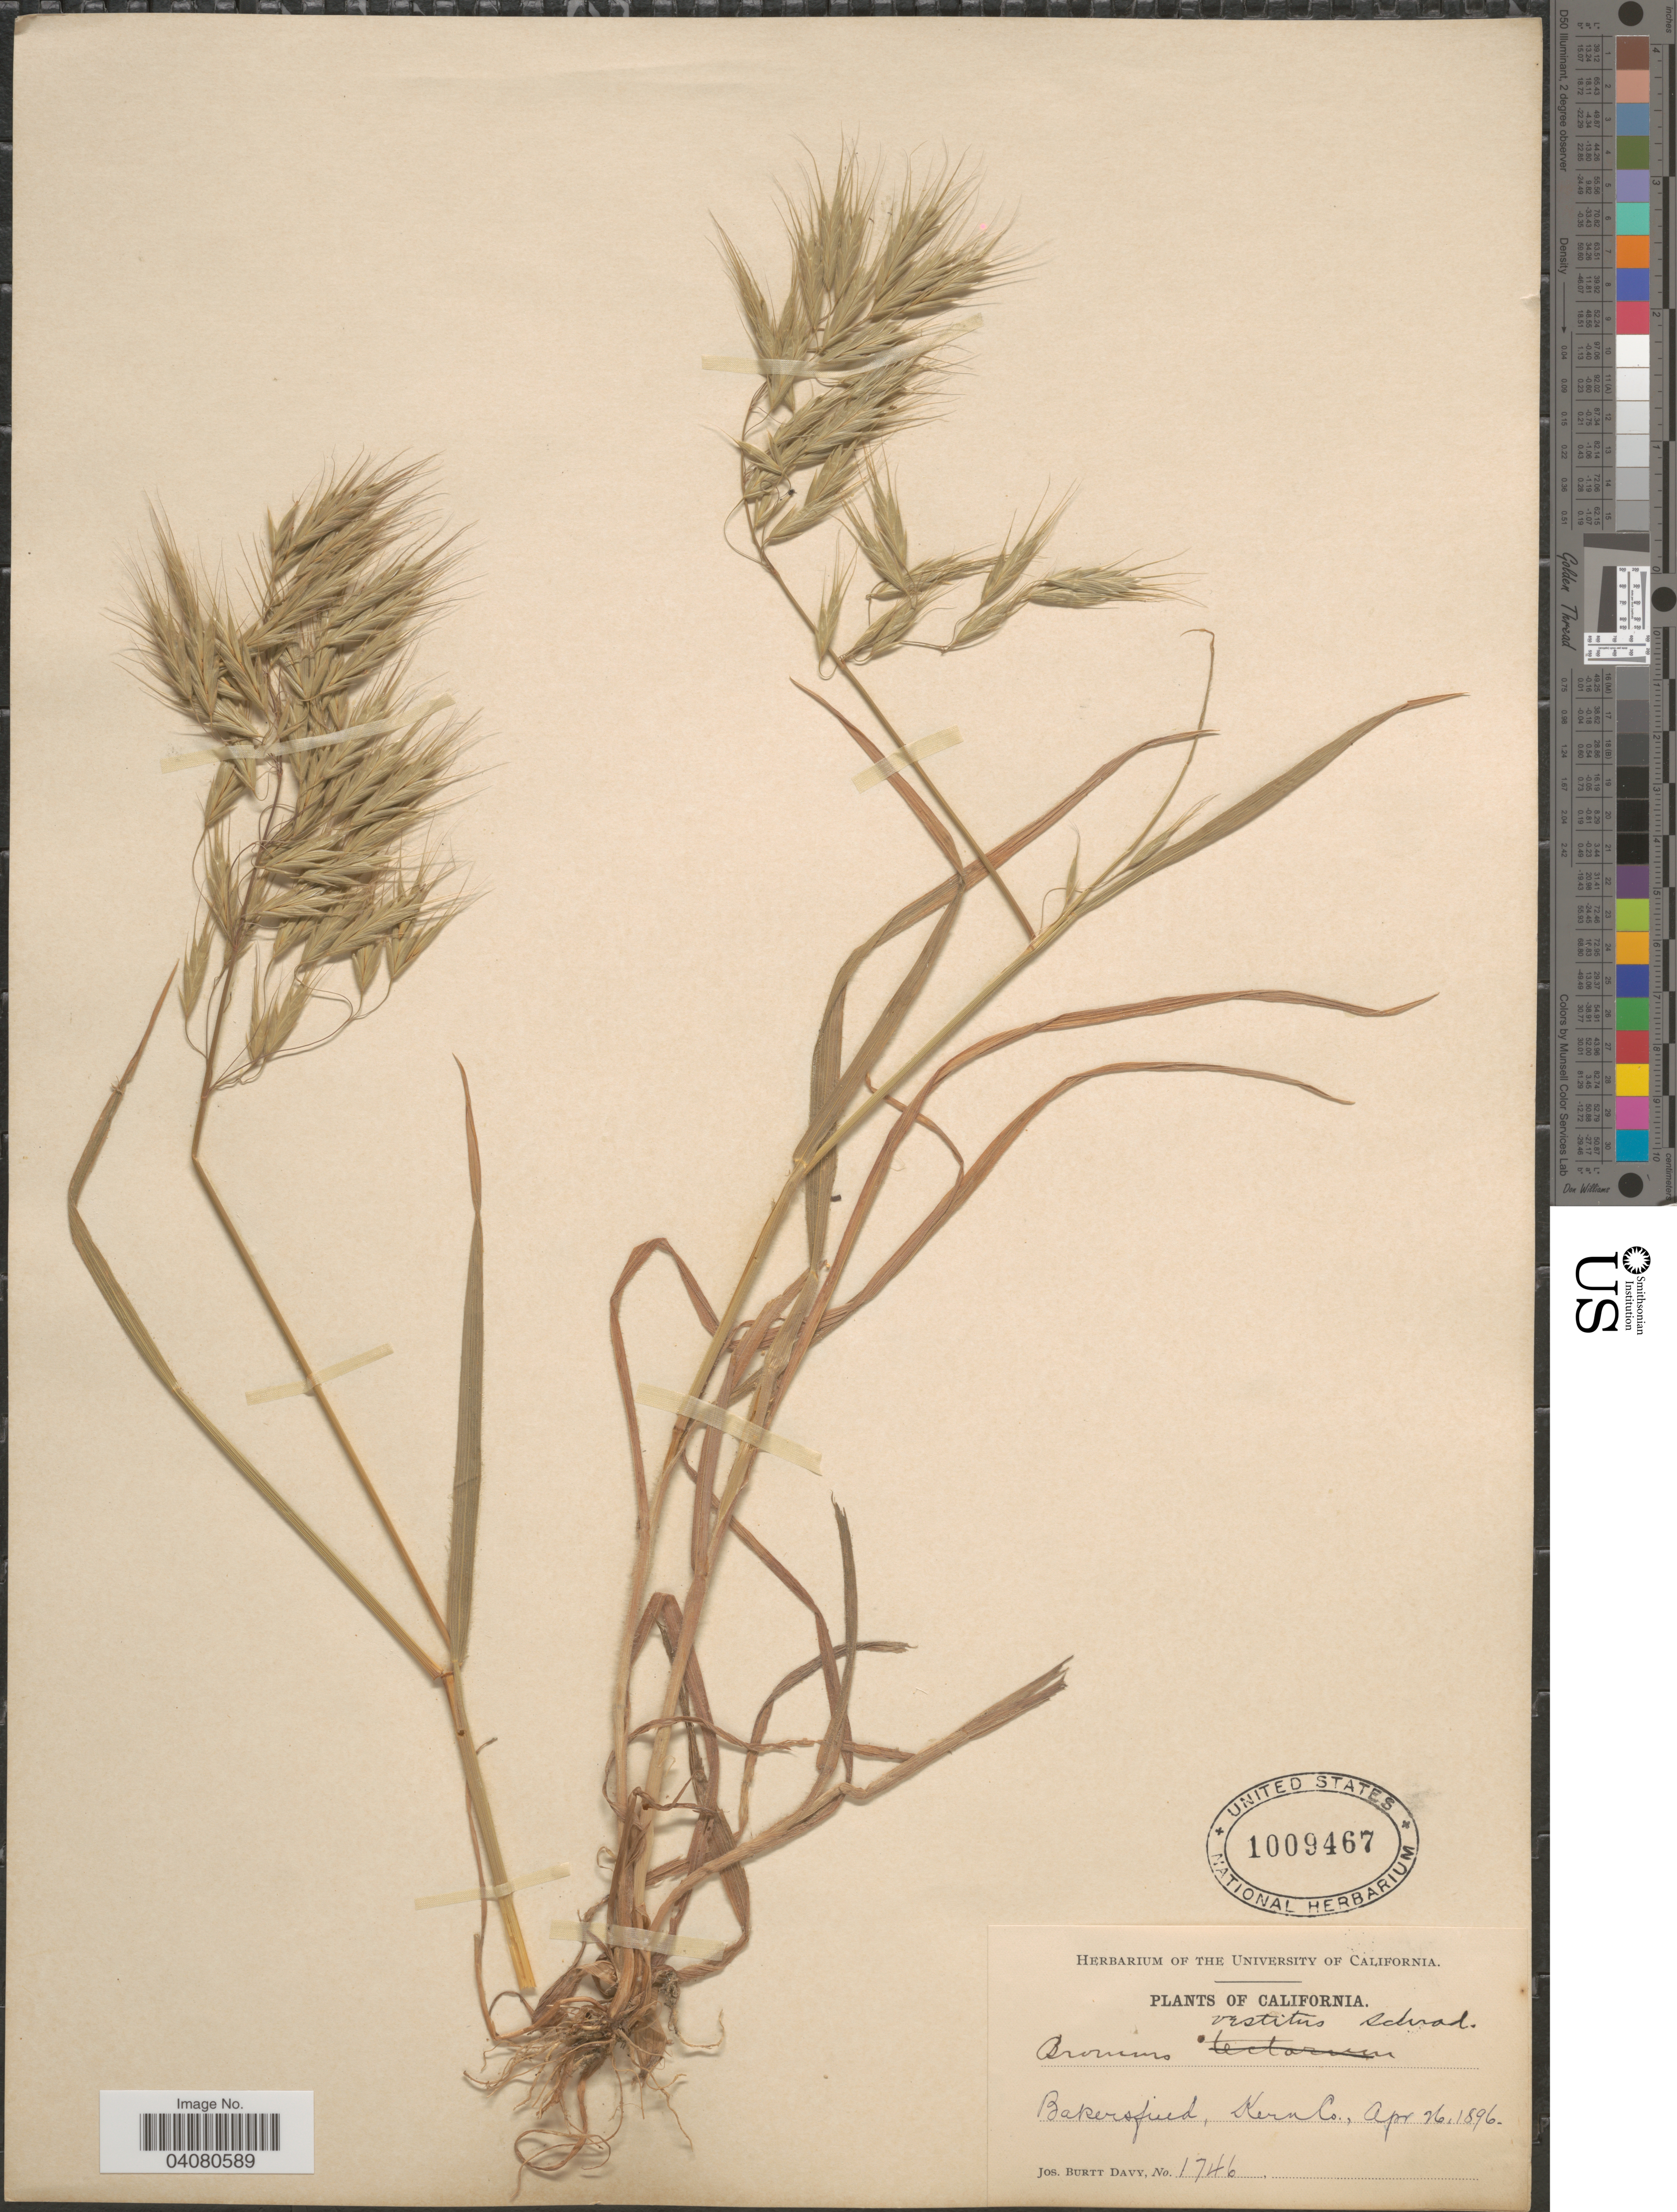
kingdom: Plantae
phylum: Tracheophyta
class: Liliopsida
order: Poales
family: Poaceae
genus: Bromus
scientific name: Bromus arizonicus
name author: (Shear) Stebbins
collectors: J. Burtt Davy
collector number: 1746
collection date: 1896-04-26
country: United States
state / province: California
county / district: Kern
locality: Bakersfield, Kern Co.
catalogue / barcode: US 1009467